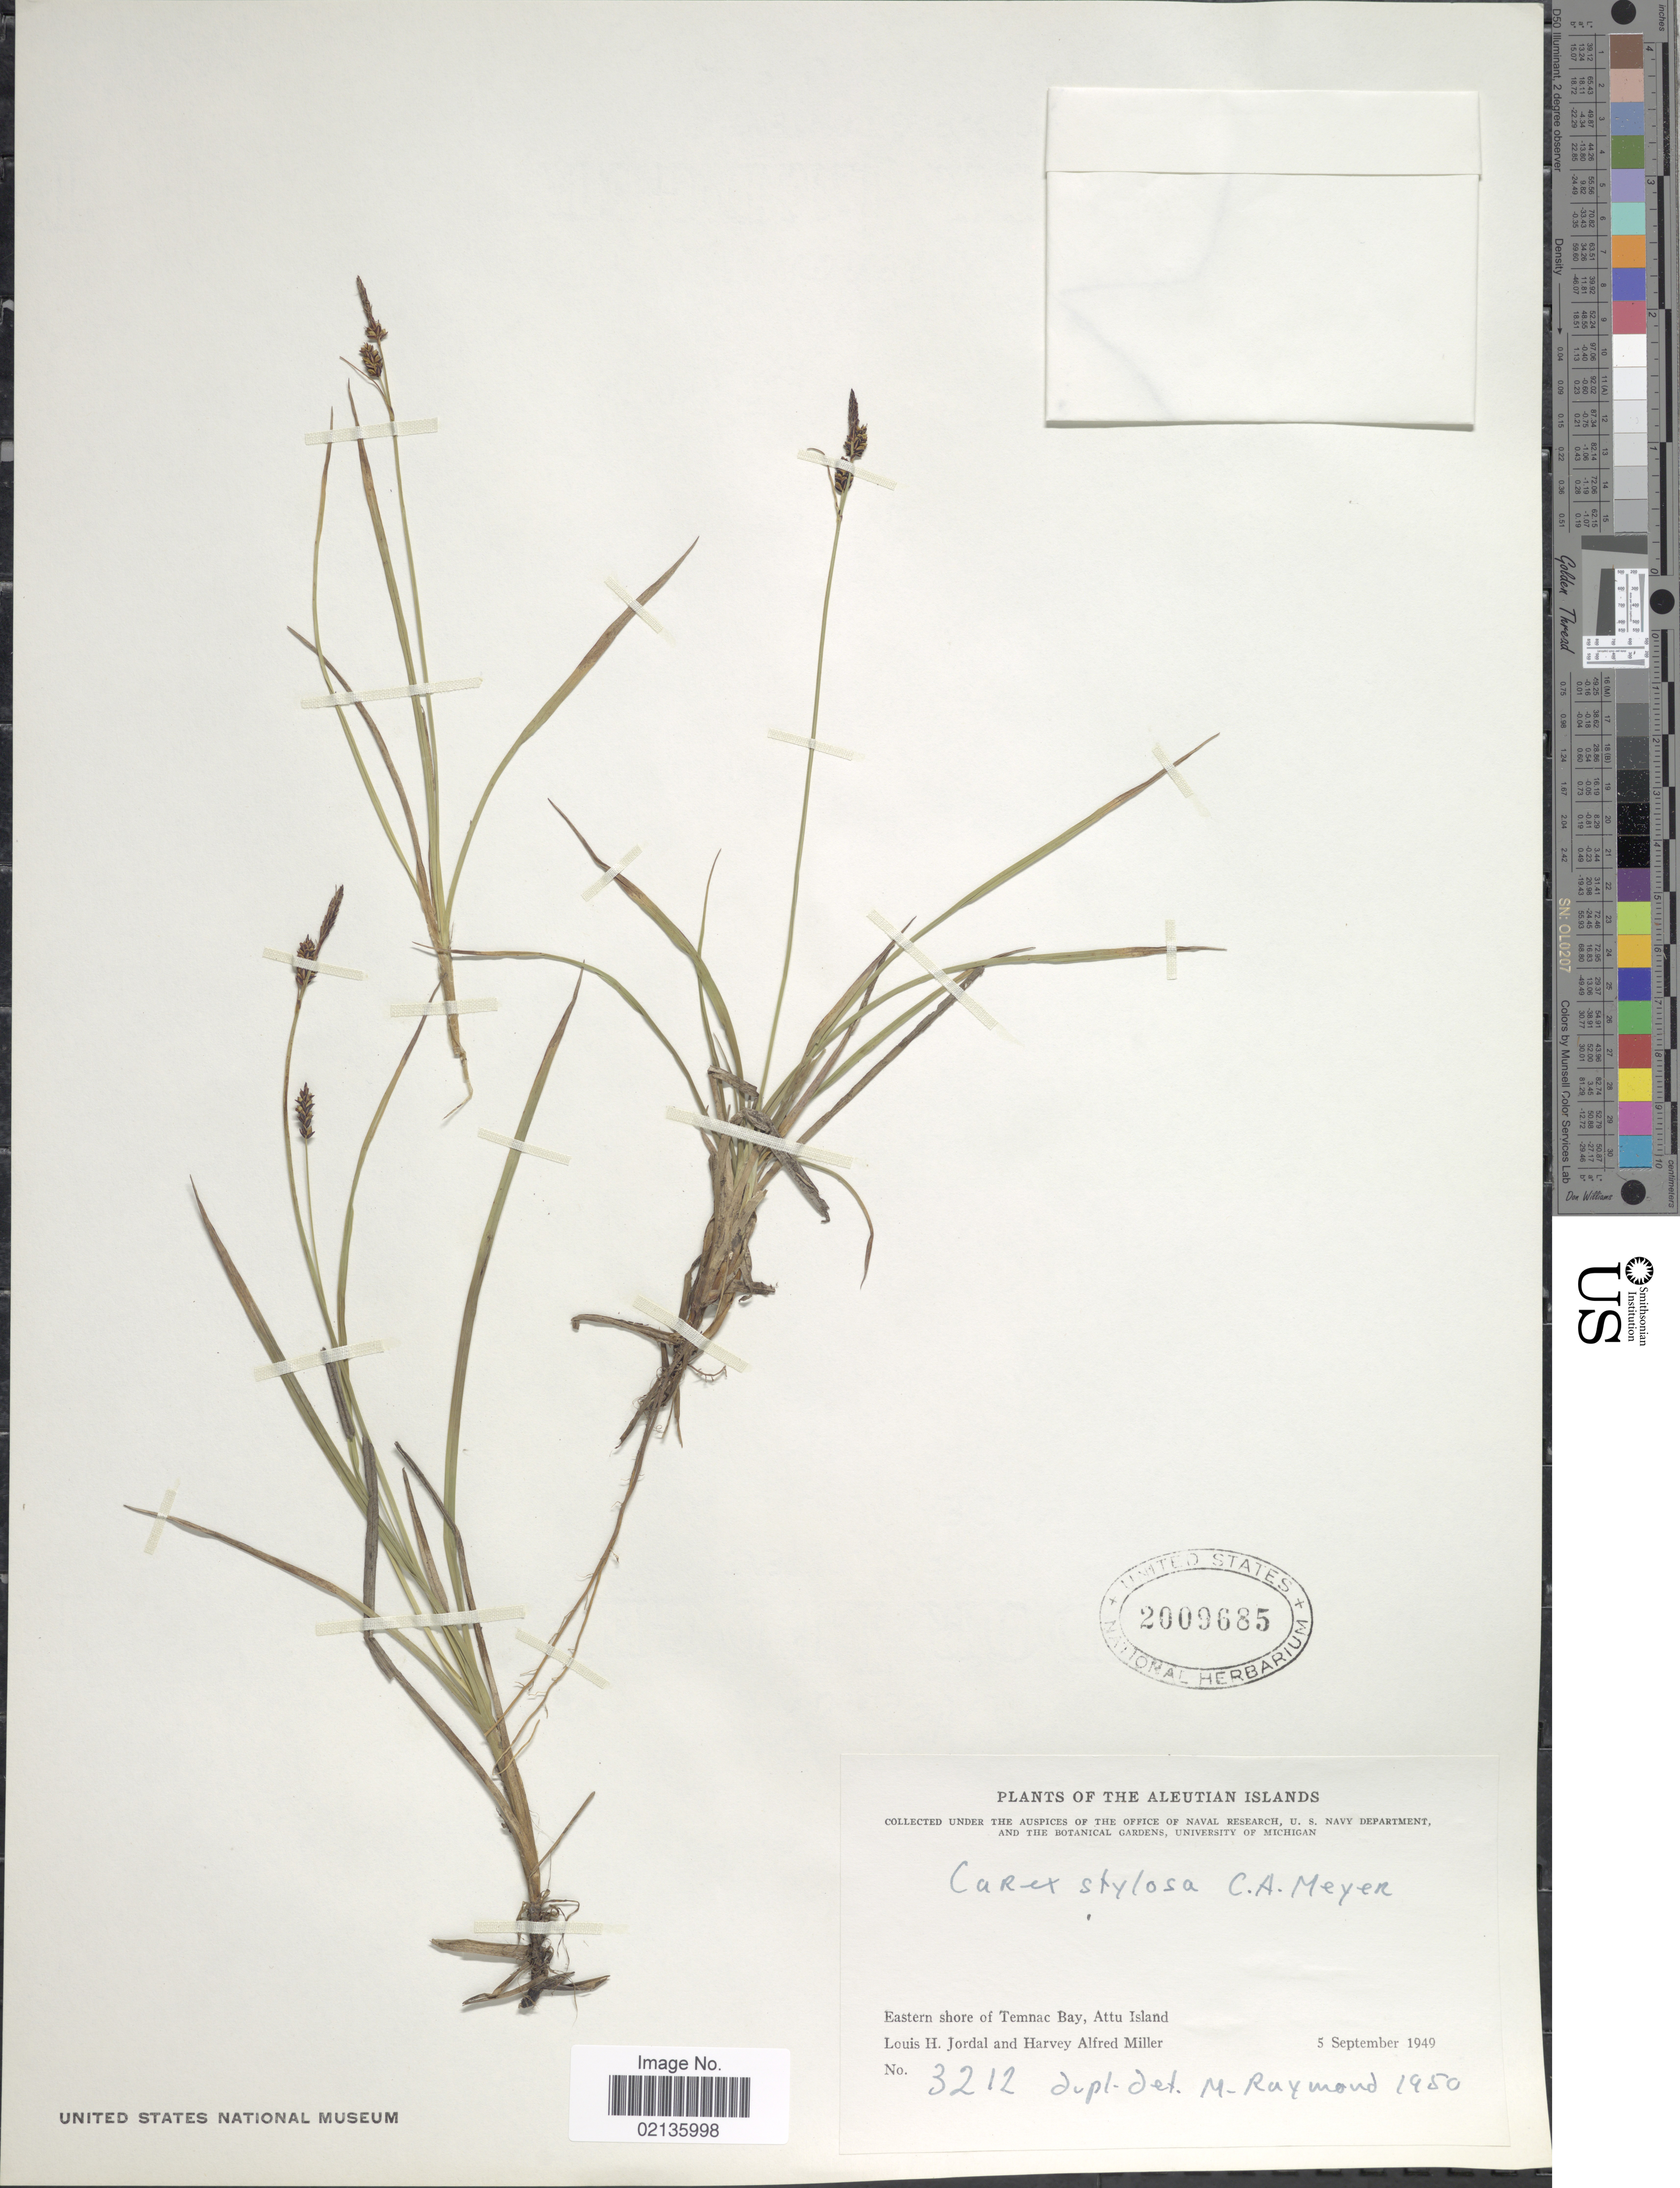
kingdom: Plantae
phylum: Tracheophyta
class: Liliopsida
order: Poales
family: Cyperaceae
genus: Carex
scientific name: Carex stylosa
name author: C.A. Mey.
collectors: L. Jordal & H. A. Miller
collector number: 3212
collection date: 1949-09-05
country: United States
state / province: Alaska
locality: Aleutian Islands, Eastern shore of Temnac Bay, Attu Island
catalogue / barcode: US 2009685